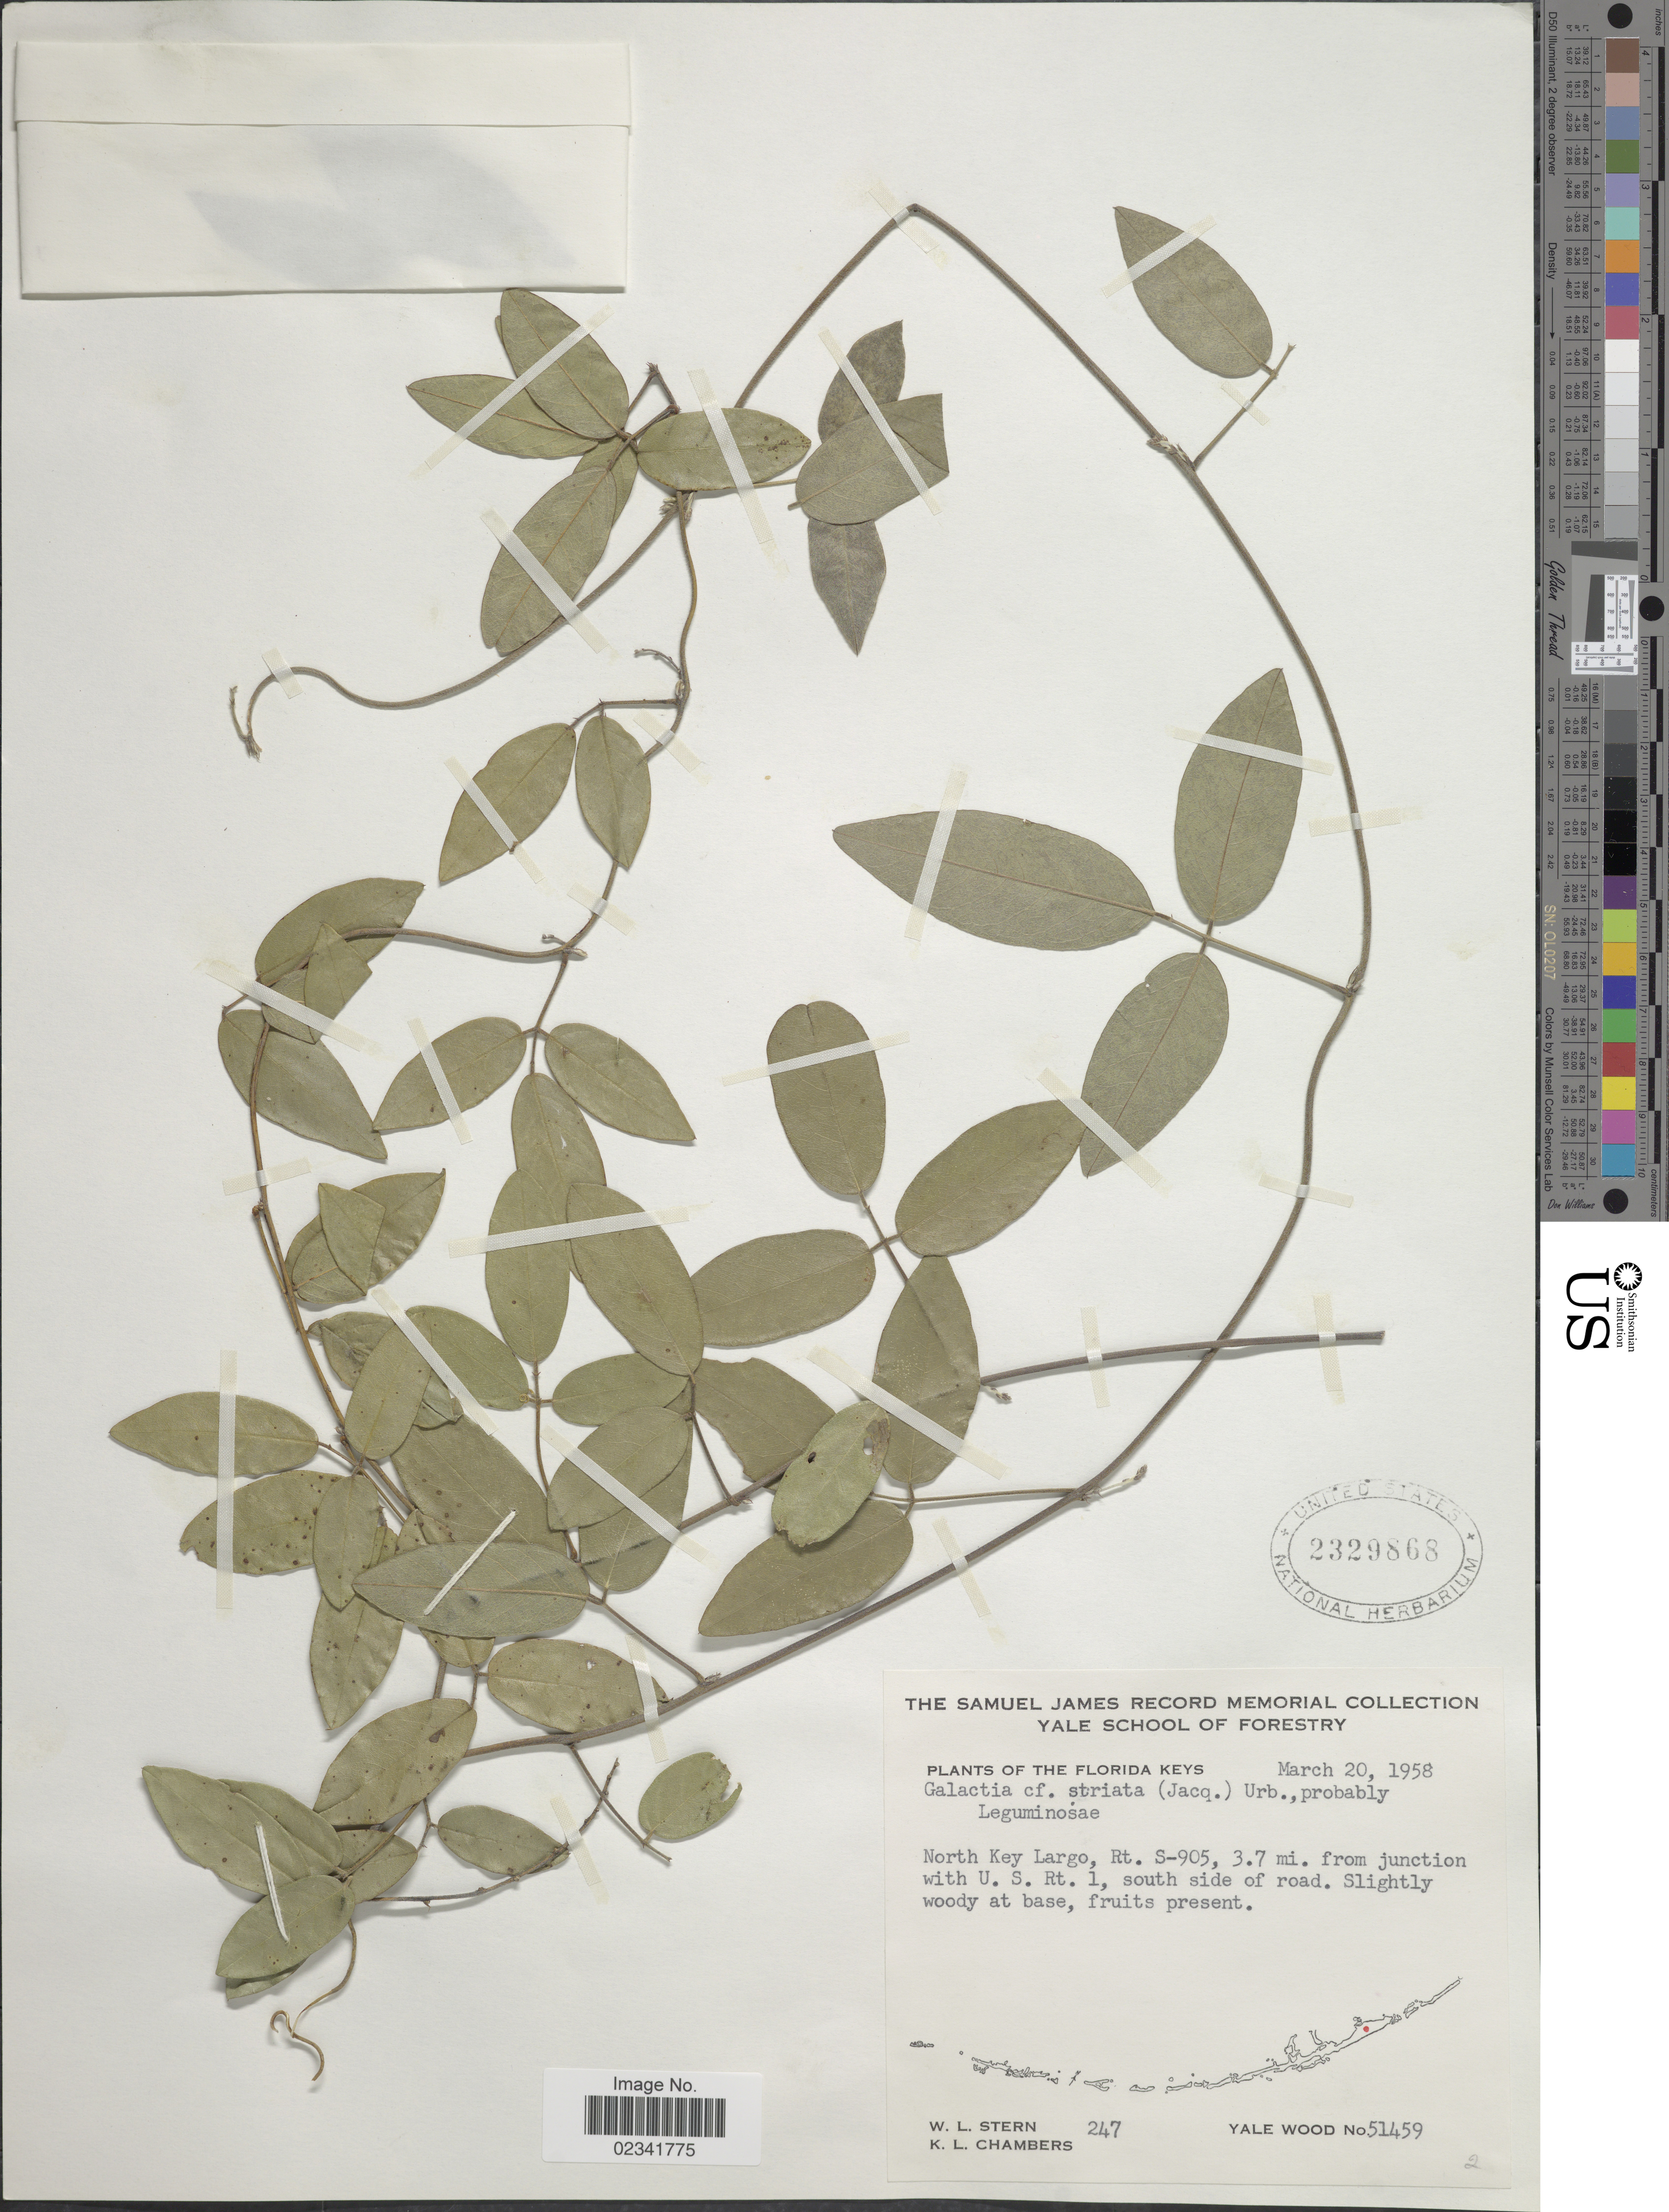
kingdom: Plantae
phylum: Tracheophyta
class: Magnoliopsida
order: Fabales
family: Fabaceae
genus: Galactia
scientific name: Galactia striata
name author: (Jacq.) Urb.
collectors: W. L. Stern & K. Chambers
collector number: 247/51459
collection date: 1958-03-20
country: United States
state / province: Florida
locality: The Florida Keys, North Key Largo, Rt. S-905, 3.7 mi. from junction with U.S. Rt. 1, south of road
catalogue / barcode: US 2329868